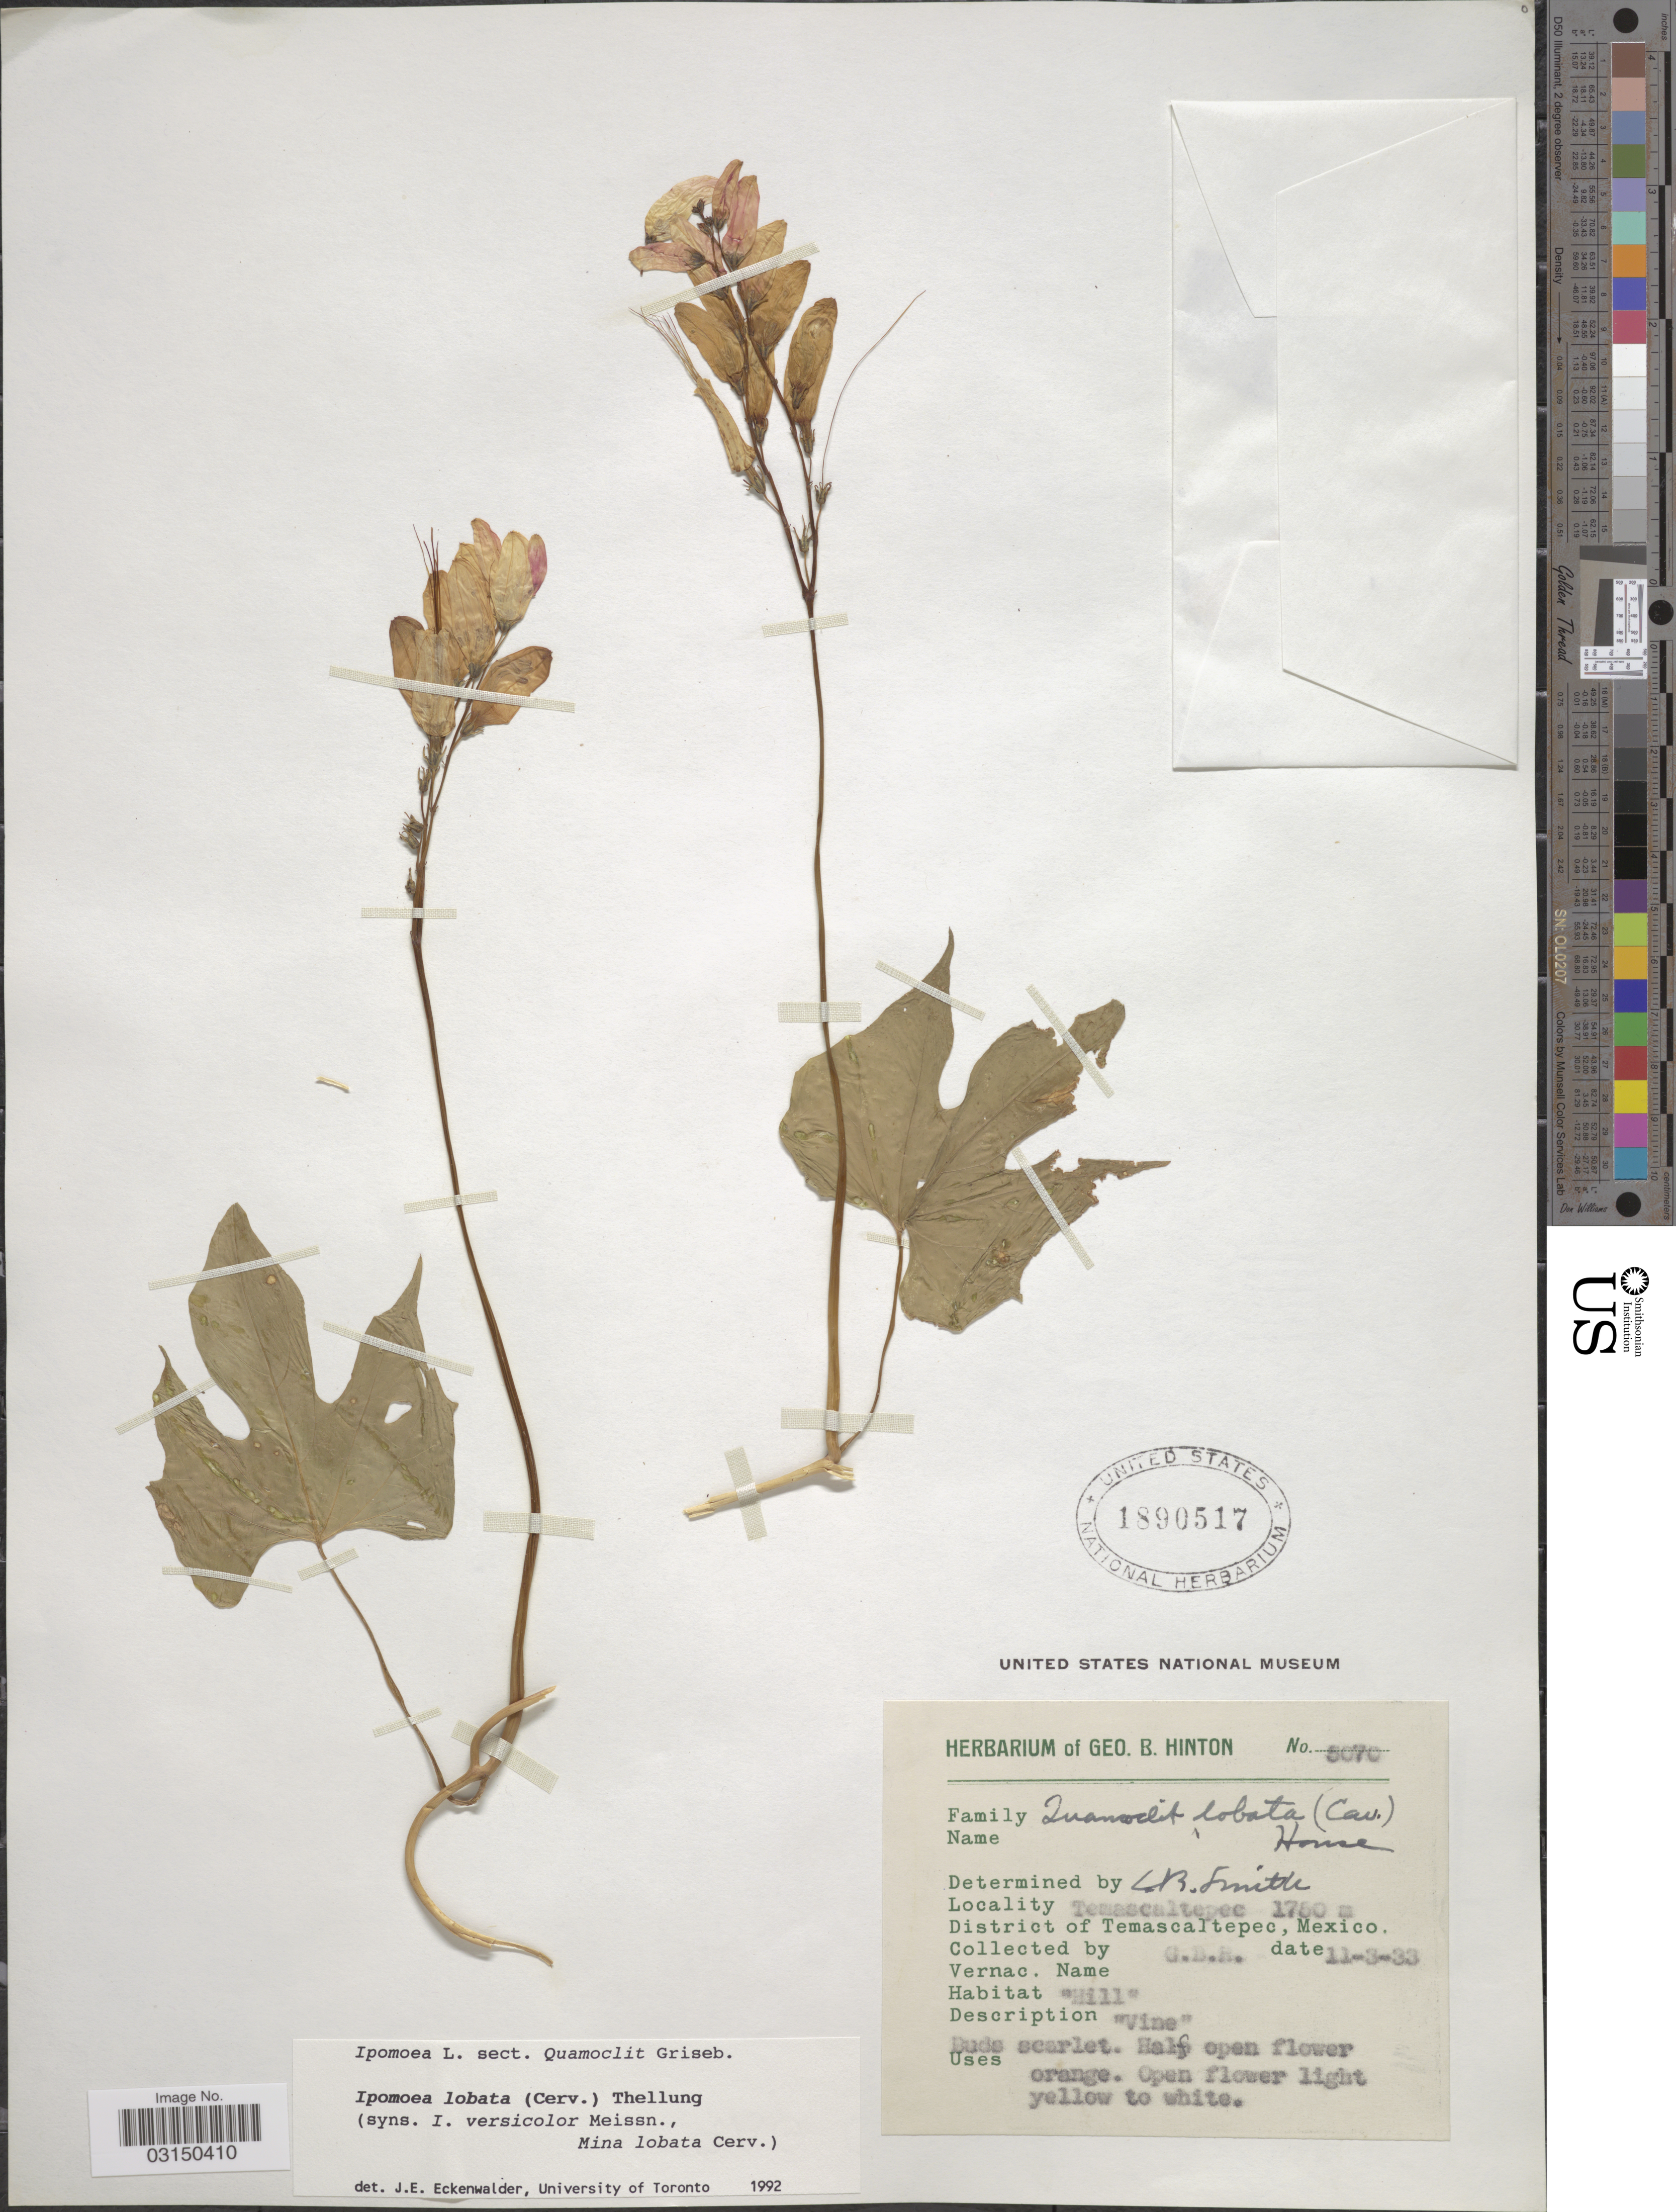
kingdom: Plantae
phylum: Tracheophyta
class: Magnoliopsida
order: Solanales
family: Convolvulaceae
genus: Ipomoea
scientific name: Ipomoea lobata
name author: (Cerv.) Thell.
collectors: G. B. Hinton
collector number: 5070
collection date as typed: Transcribed d/m/y: 11/3/33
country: Mexico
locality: Temascaltepec. District of Temascaltepec.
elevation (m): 1750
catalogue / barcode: US 1890517